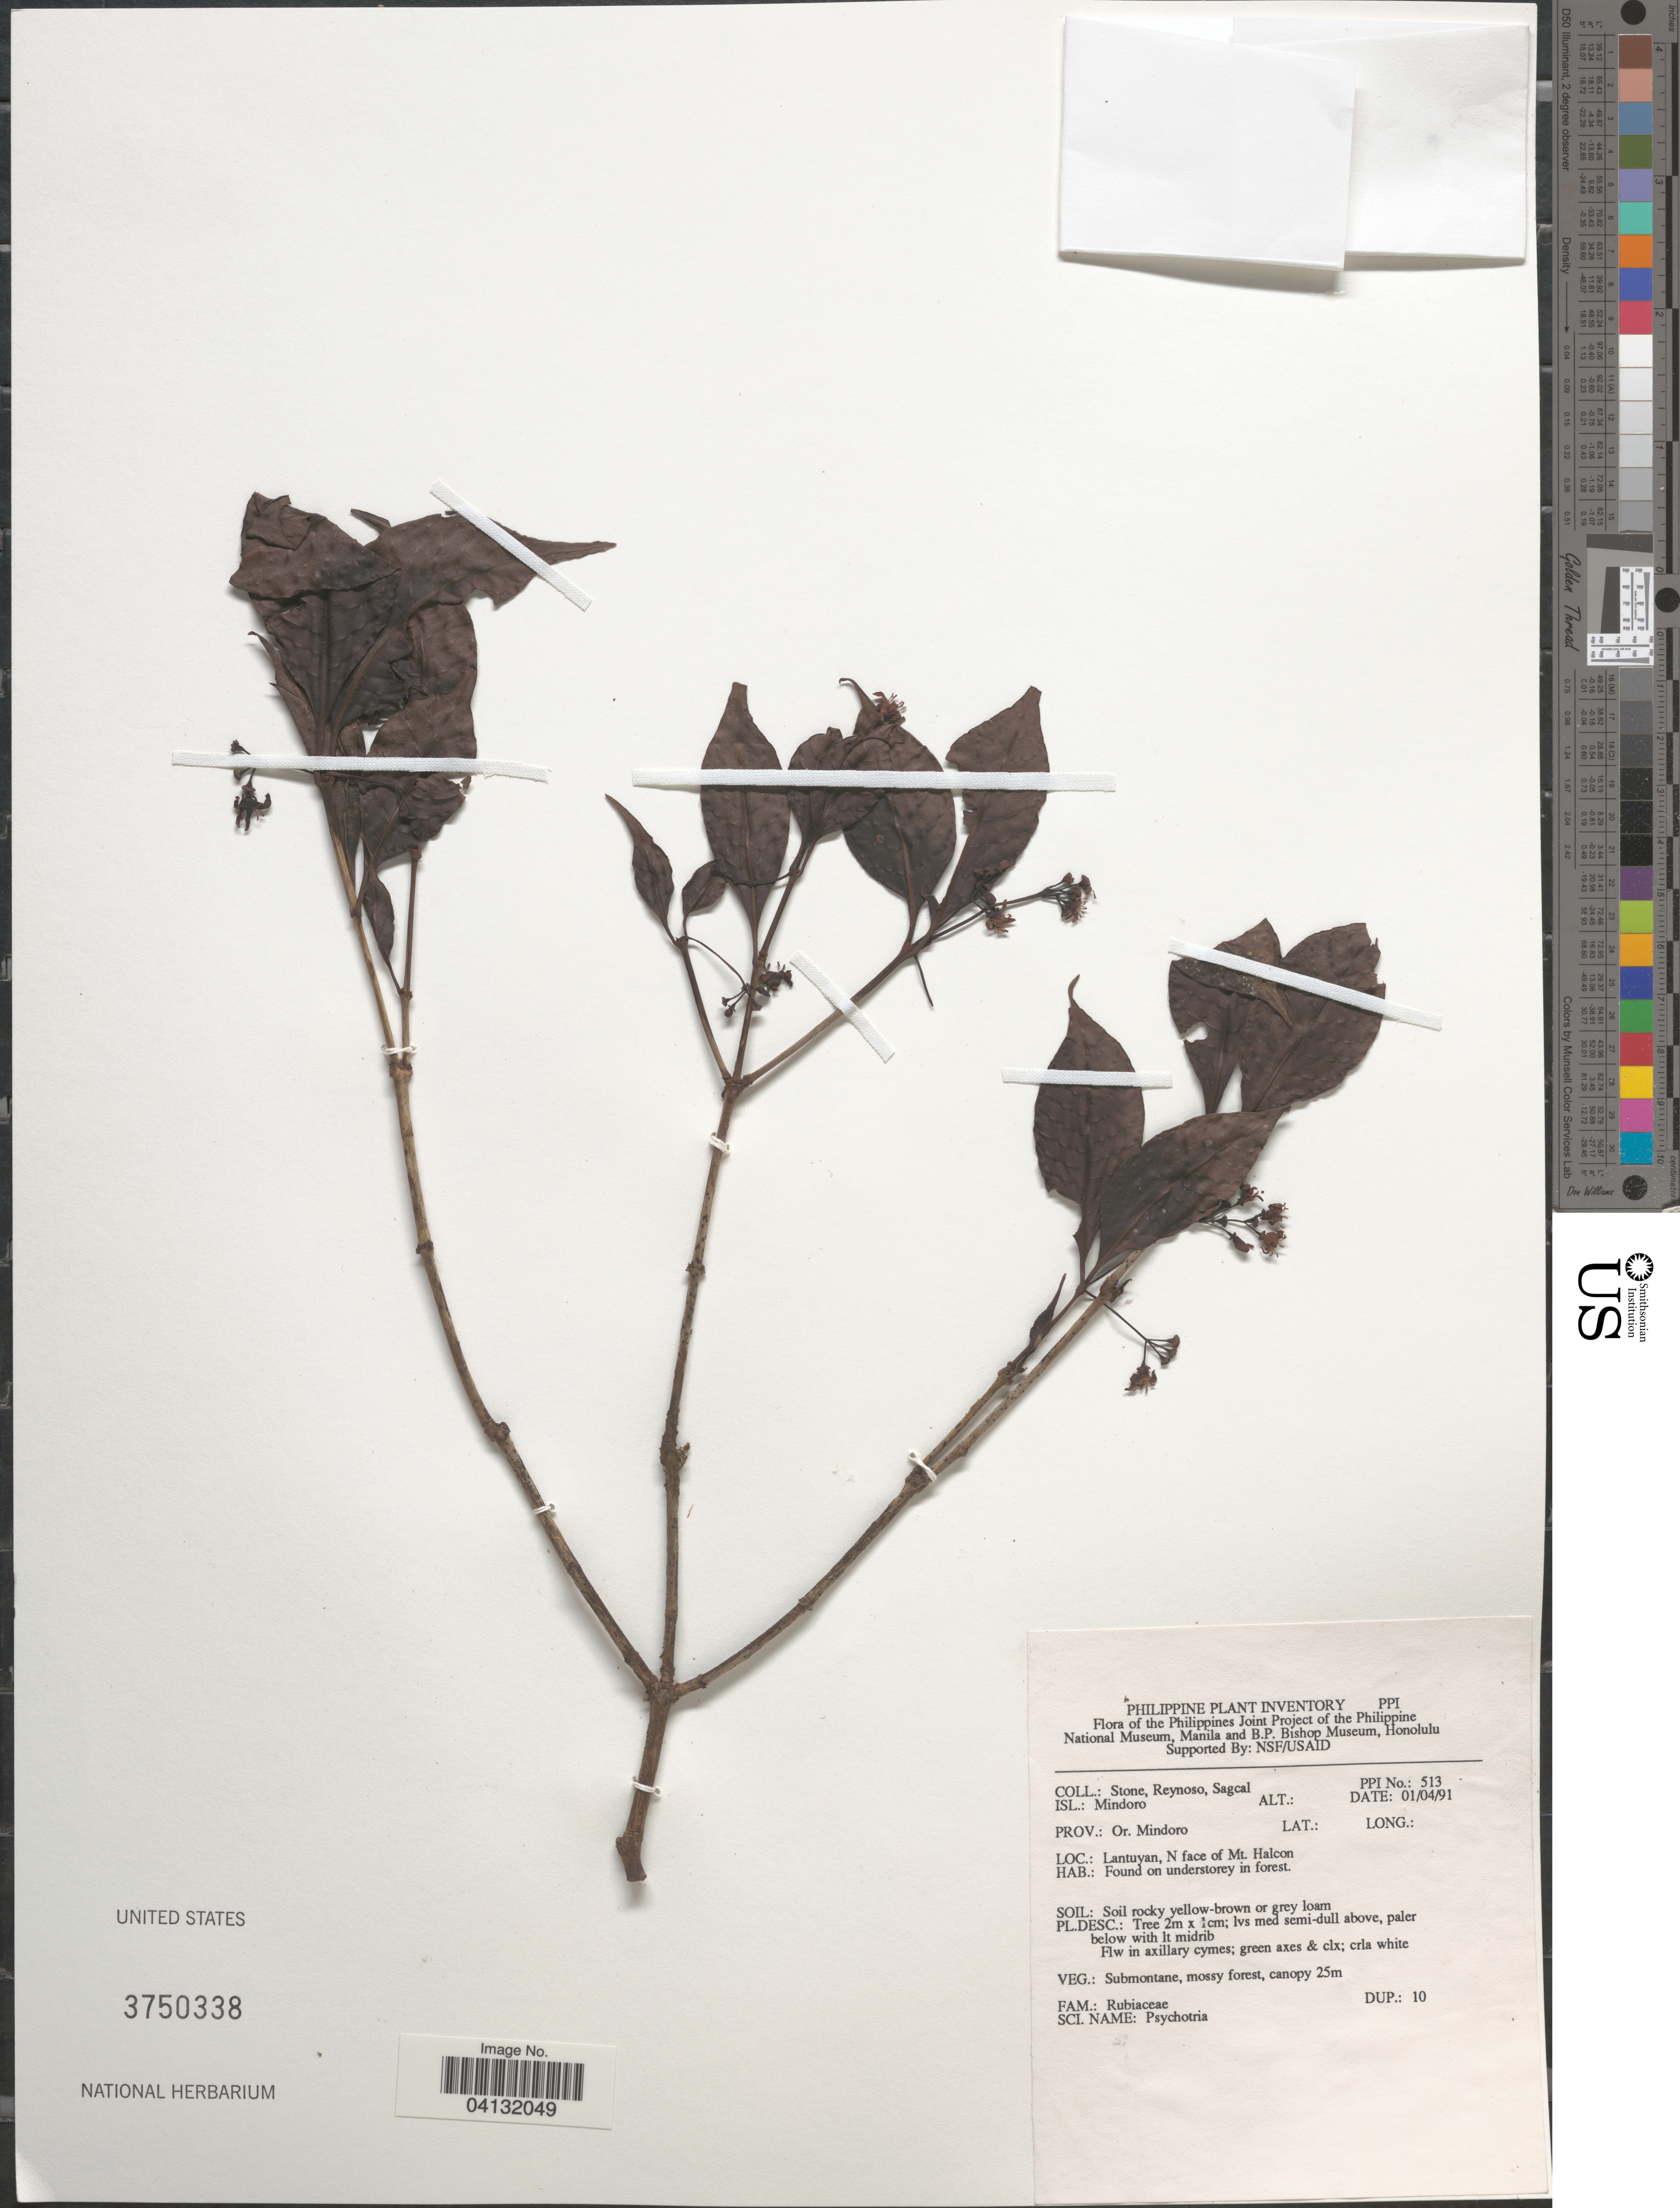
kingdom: Plantae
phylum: Tracheophyta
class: Magnoliopsida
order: Gentianales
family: Rubiaceae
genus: Psychotria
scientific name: Psychotria sp.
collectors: -. Stone, E. Reynoso & E. Sagcal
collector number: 513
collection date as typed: Transcribed d/m/y: 1/4/91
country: Philippines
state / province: Mimaropa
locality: Isl.: Mindoro. Prov.: Or. Mindoro. Lantuyan, N face of Mt. Halcon.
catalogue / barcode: US 3750338